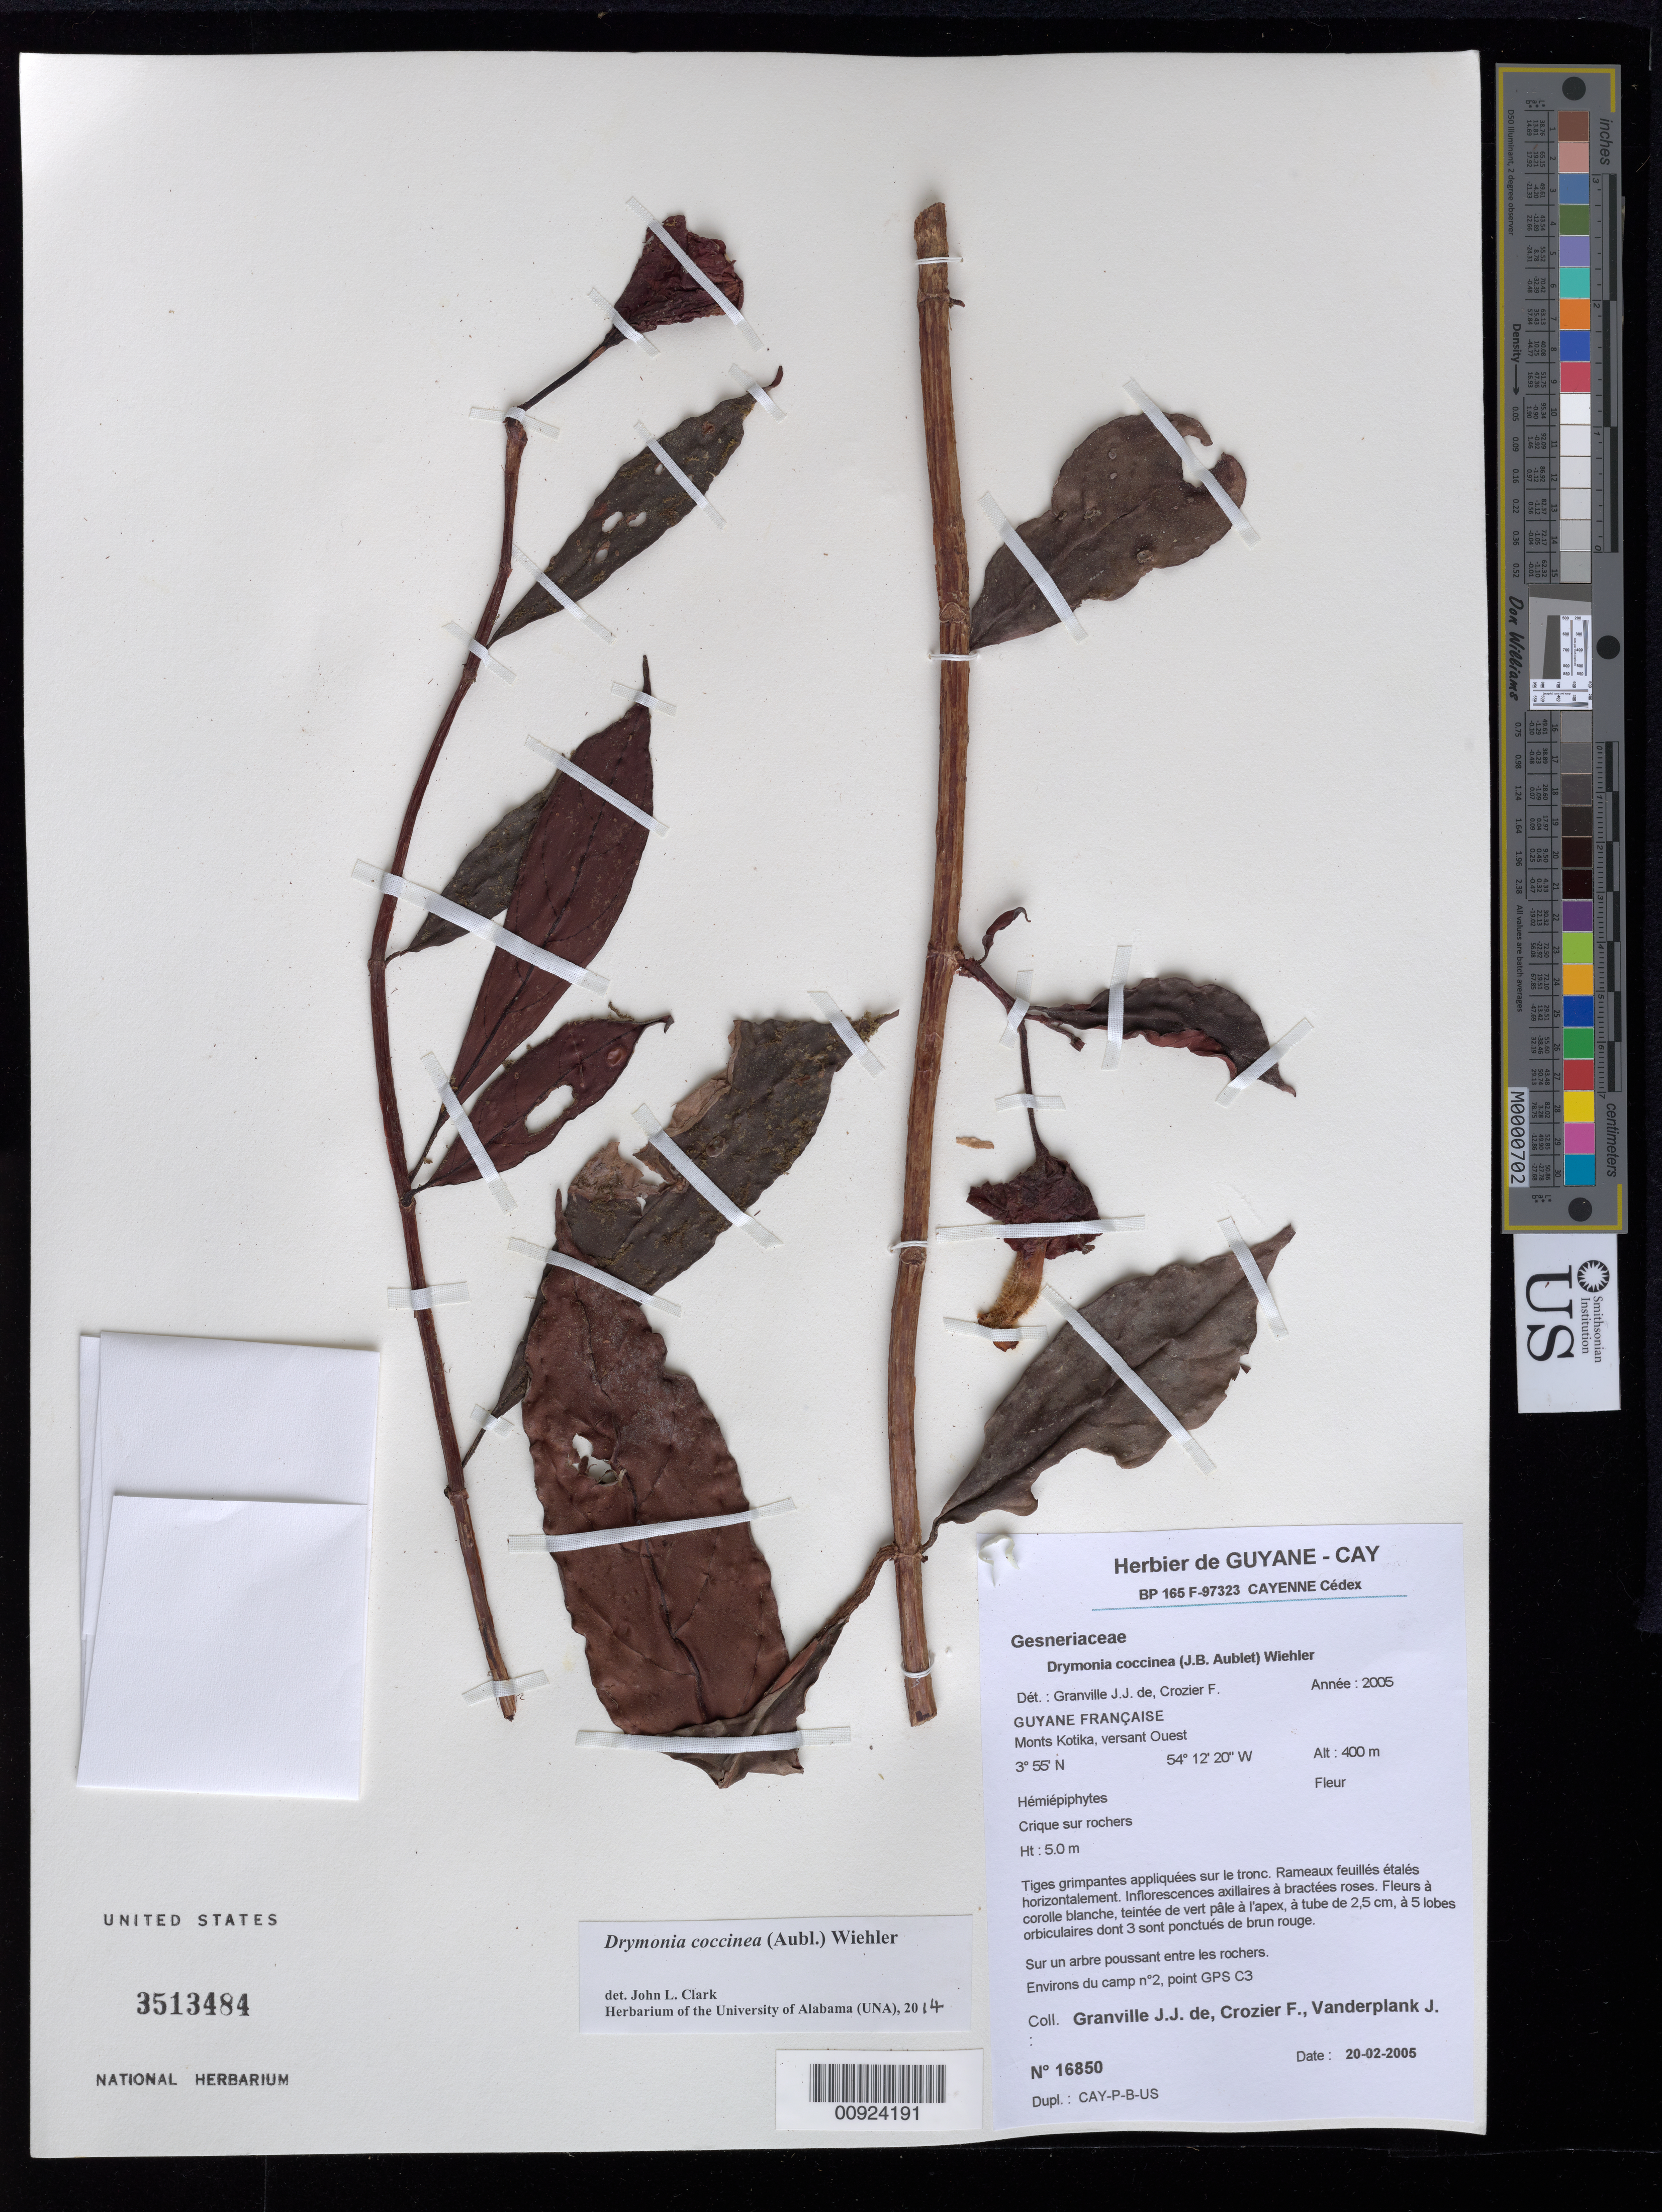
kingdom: Plantae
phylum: Tracheophyta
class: Magnoliopsida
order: Lamiales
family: Gesneriaceae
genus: Drymonia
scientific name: Drymonia coccinea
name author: (Aubl.) Wiehler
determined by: Crozier, F.; Granville, J. J.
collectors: J.-J. de Granville, F. Crozier & J. Vanderplank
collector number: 16850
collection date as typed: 20-Feb-05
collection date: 2005-02-20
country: French Guiana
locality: Monts Kotika, versant Ouest; environ du camp nº2, point GPS C3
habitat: Crique sur rochers; sur un arbre poussant entre les rocher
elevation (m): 400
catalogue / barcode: US 3513484